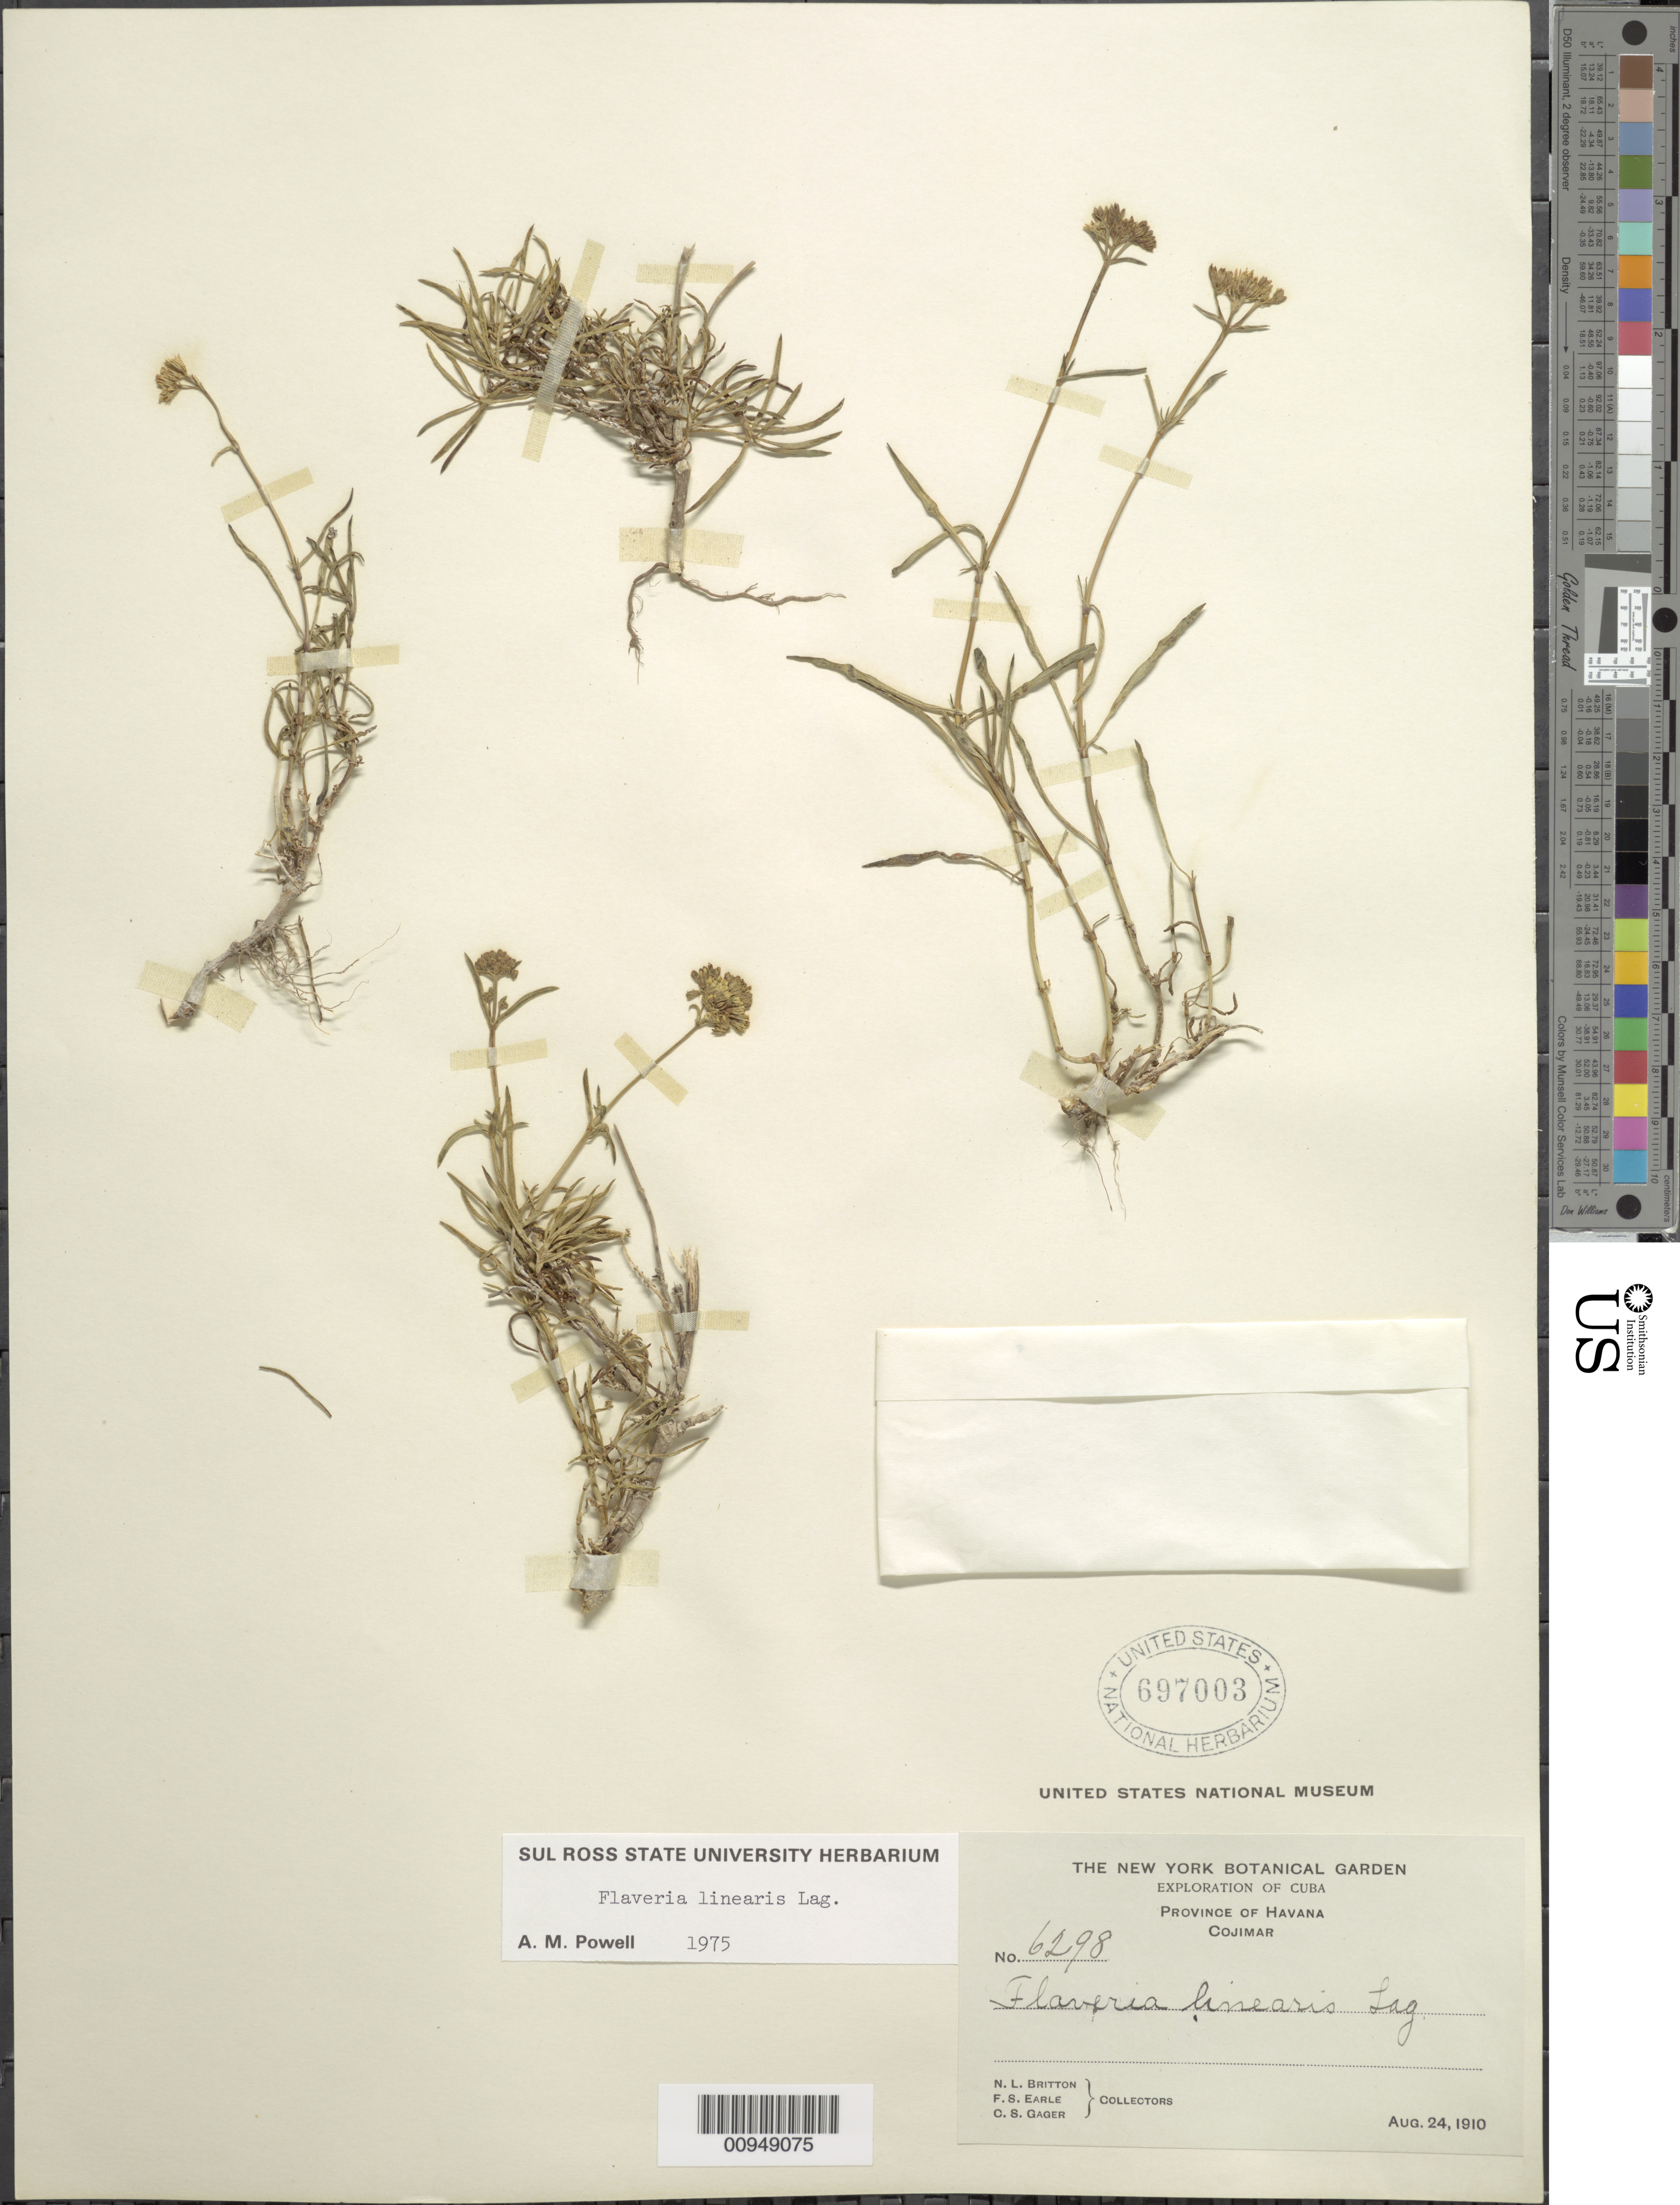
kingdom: Plantae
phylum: Tracheophyta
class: Magnoliopsida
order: Asterales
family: Asteraceae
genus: Flaveria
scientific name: Flaveria linearis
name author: Lag.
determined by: Powell, A. M.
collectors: N. Britton, F. S. Earle & C. Gager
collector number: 6298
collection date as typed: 24 Aug 1910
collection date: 1910-08-24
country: Cuba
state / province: La Habana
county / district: Municipio Habana del Este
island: Cuba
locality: Cojimar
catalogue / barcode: US 697003